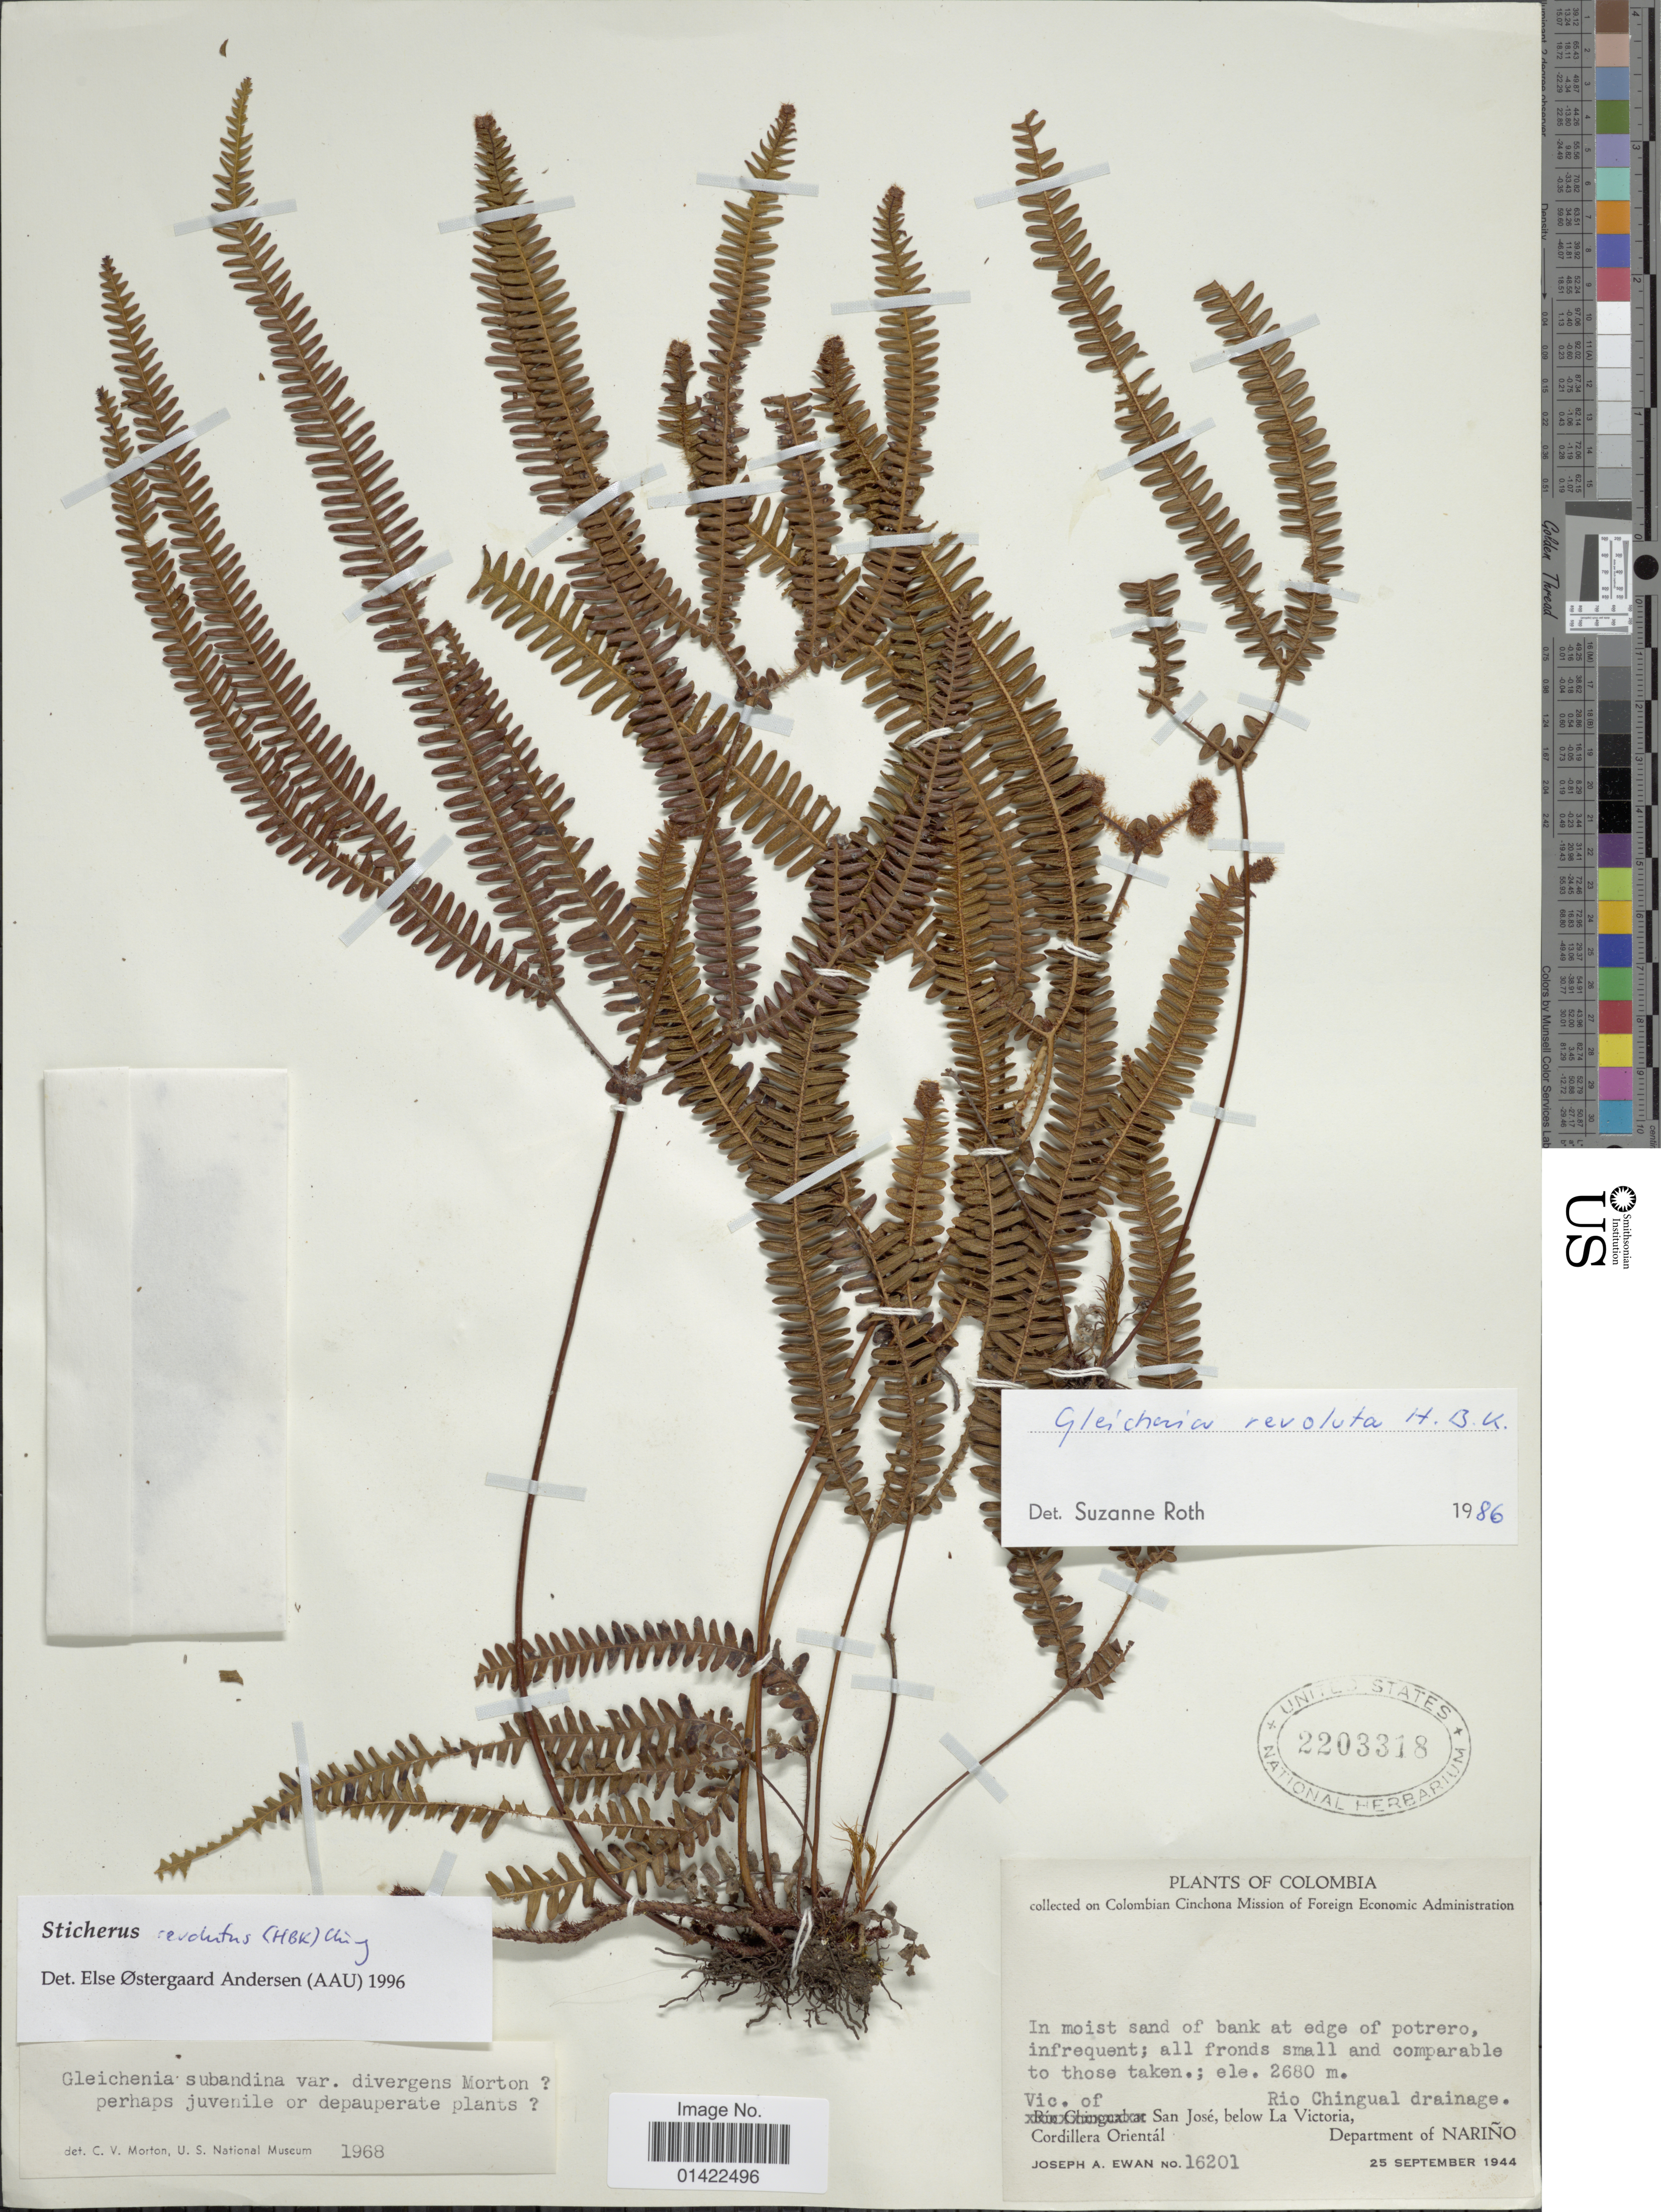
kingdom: Plantae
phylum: Tracheophyta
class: Polypodiopsida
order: Gleicheniales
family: Gleicheniaceae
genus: Sticherus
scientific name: Sticherus revolutus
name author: (Kunth) Ching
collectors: J. A. Ewan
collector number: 16201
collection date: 1944-09-25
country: Colombia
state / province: Nariño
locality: Vic. of San José, below La Victoria, Cordillera Oriental, Rio Chingual drainage.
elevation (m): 2680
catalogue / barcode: US 2203318